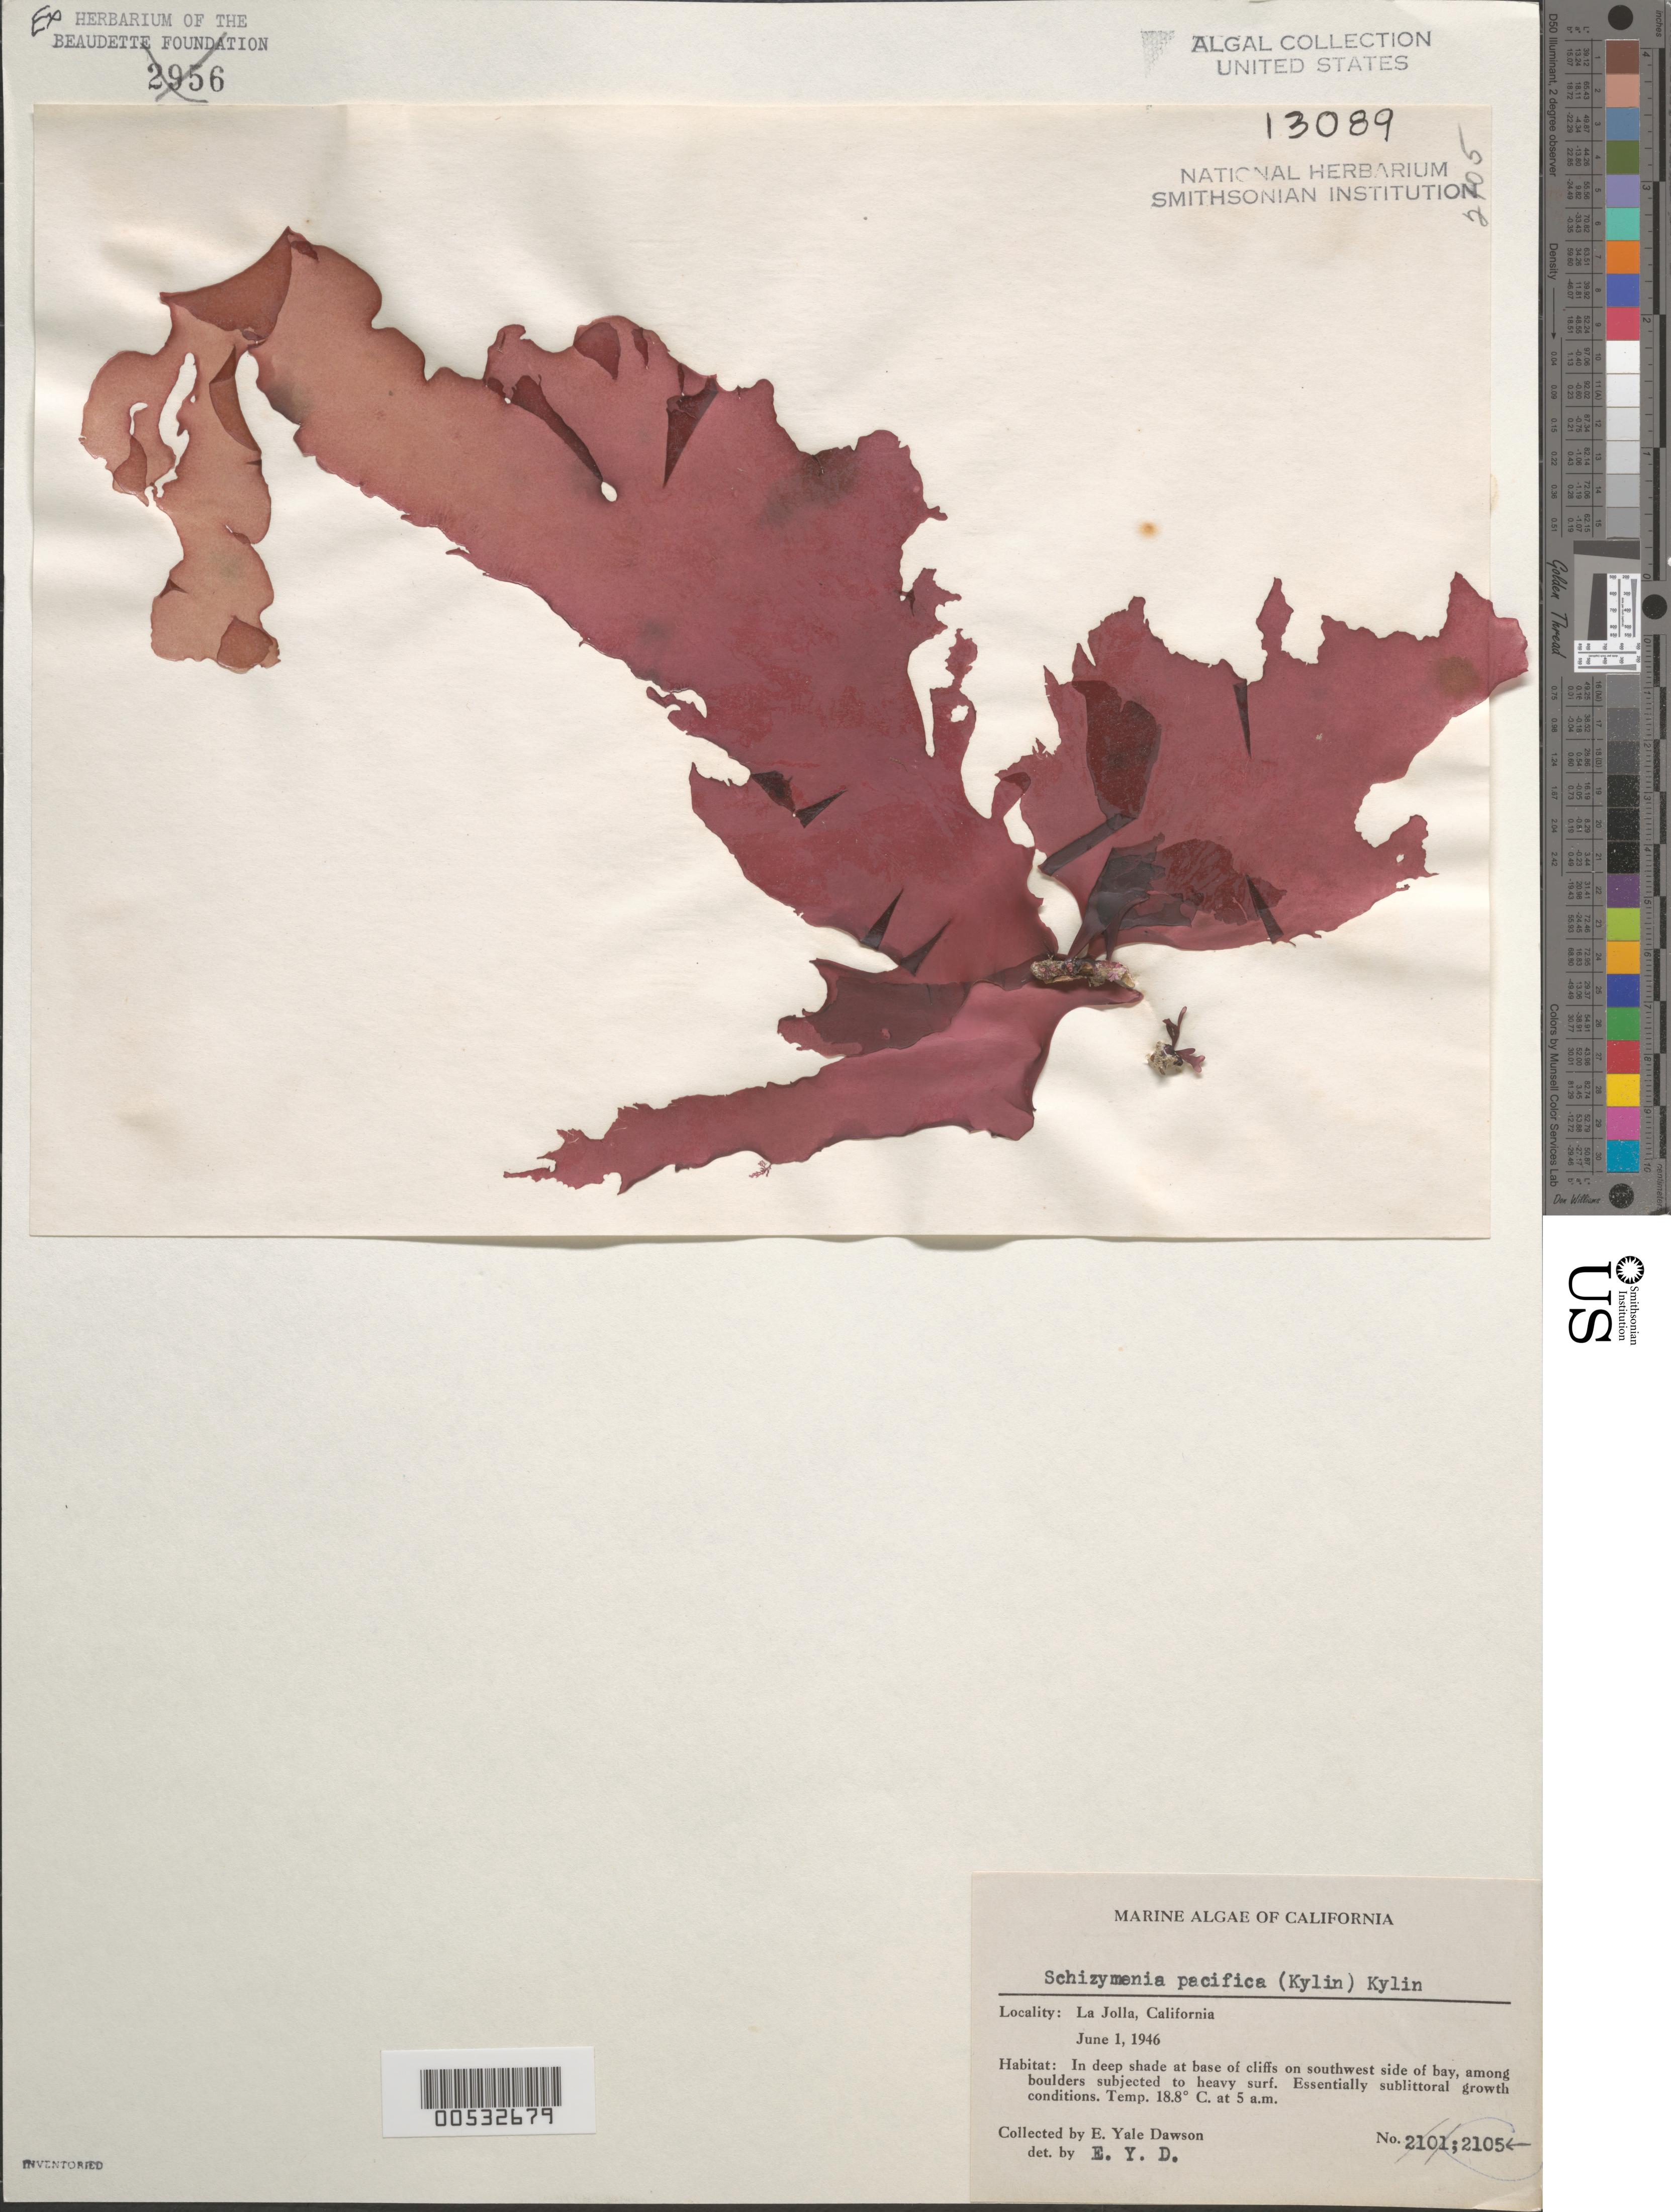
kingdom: Plantae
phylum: Rhodophyta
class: Florideophyceae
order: Nemastomatales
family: Schizymeniaceae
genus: Schizymenia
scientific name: Schizymenia pacifica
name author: (Kylin) Kylin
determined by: Dawson, E. Y.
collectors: E. Y. Dawson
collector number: EYD 2105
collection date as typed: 01 Jun 1946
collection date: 1946-06-01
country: United States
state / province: California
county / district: San Diego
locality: La Jolla, southwest La Jolla Bay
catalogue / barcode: US 13089